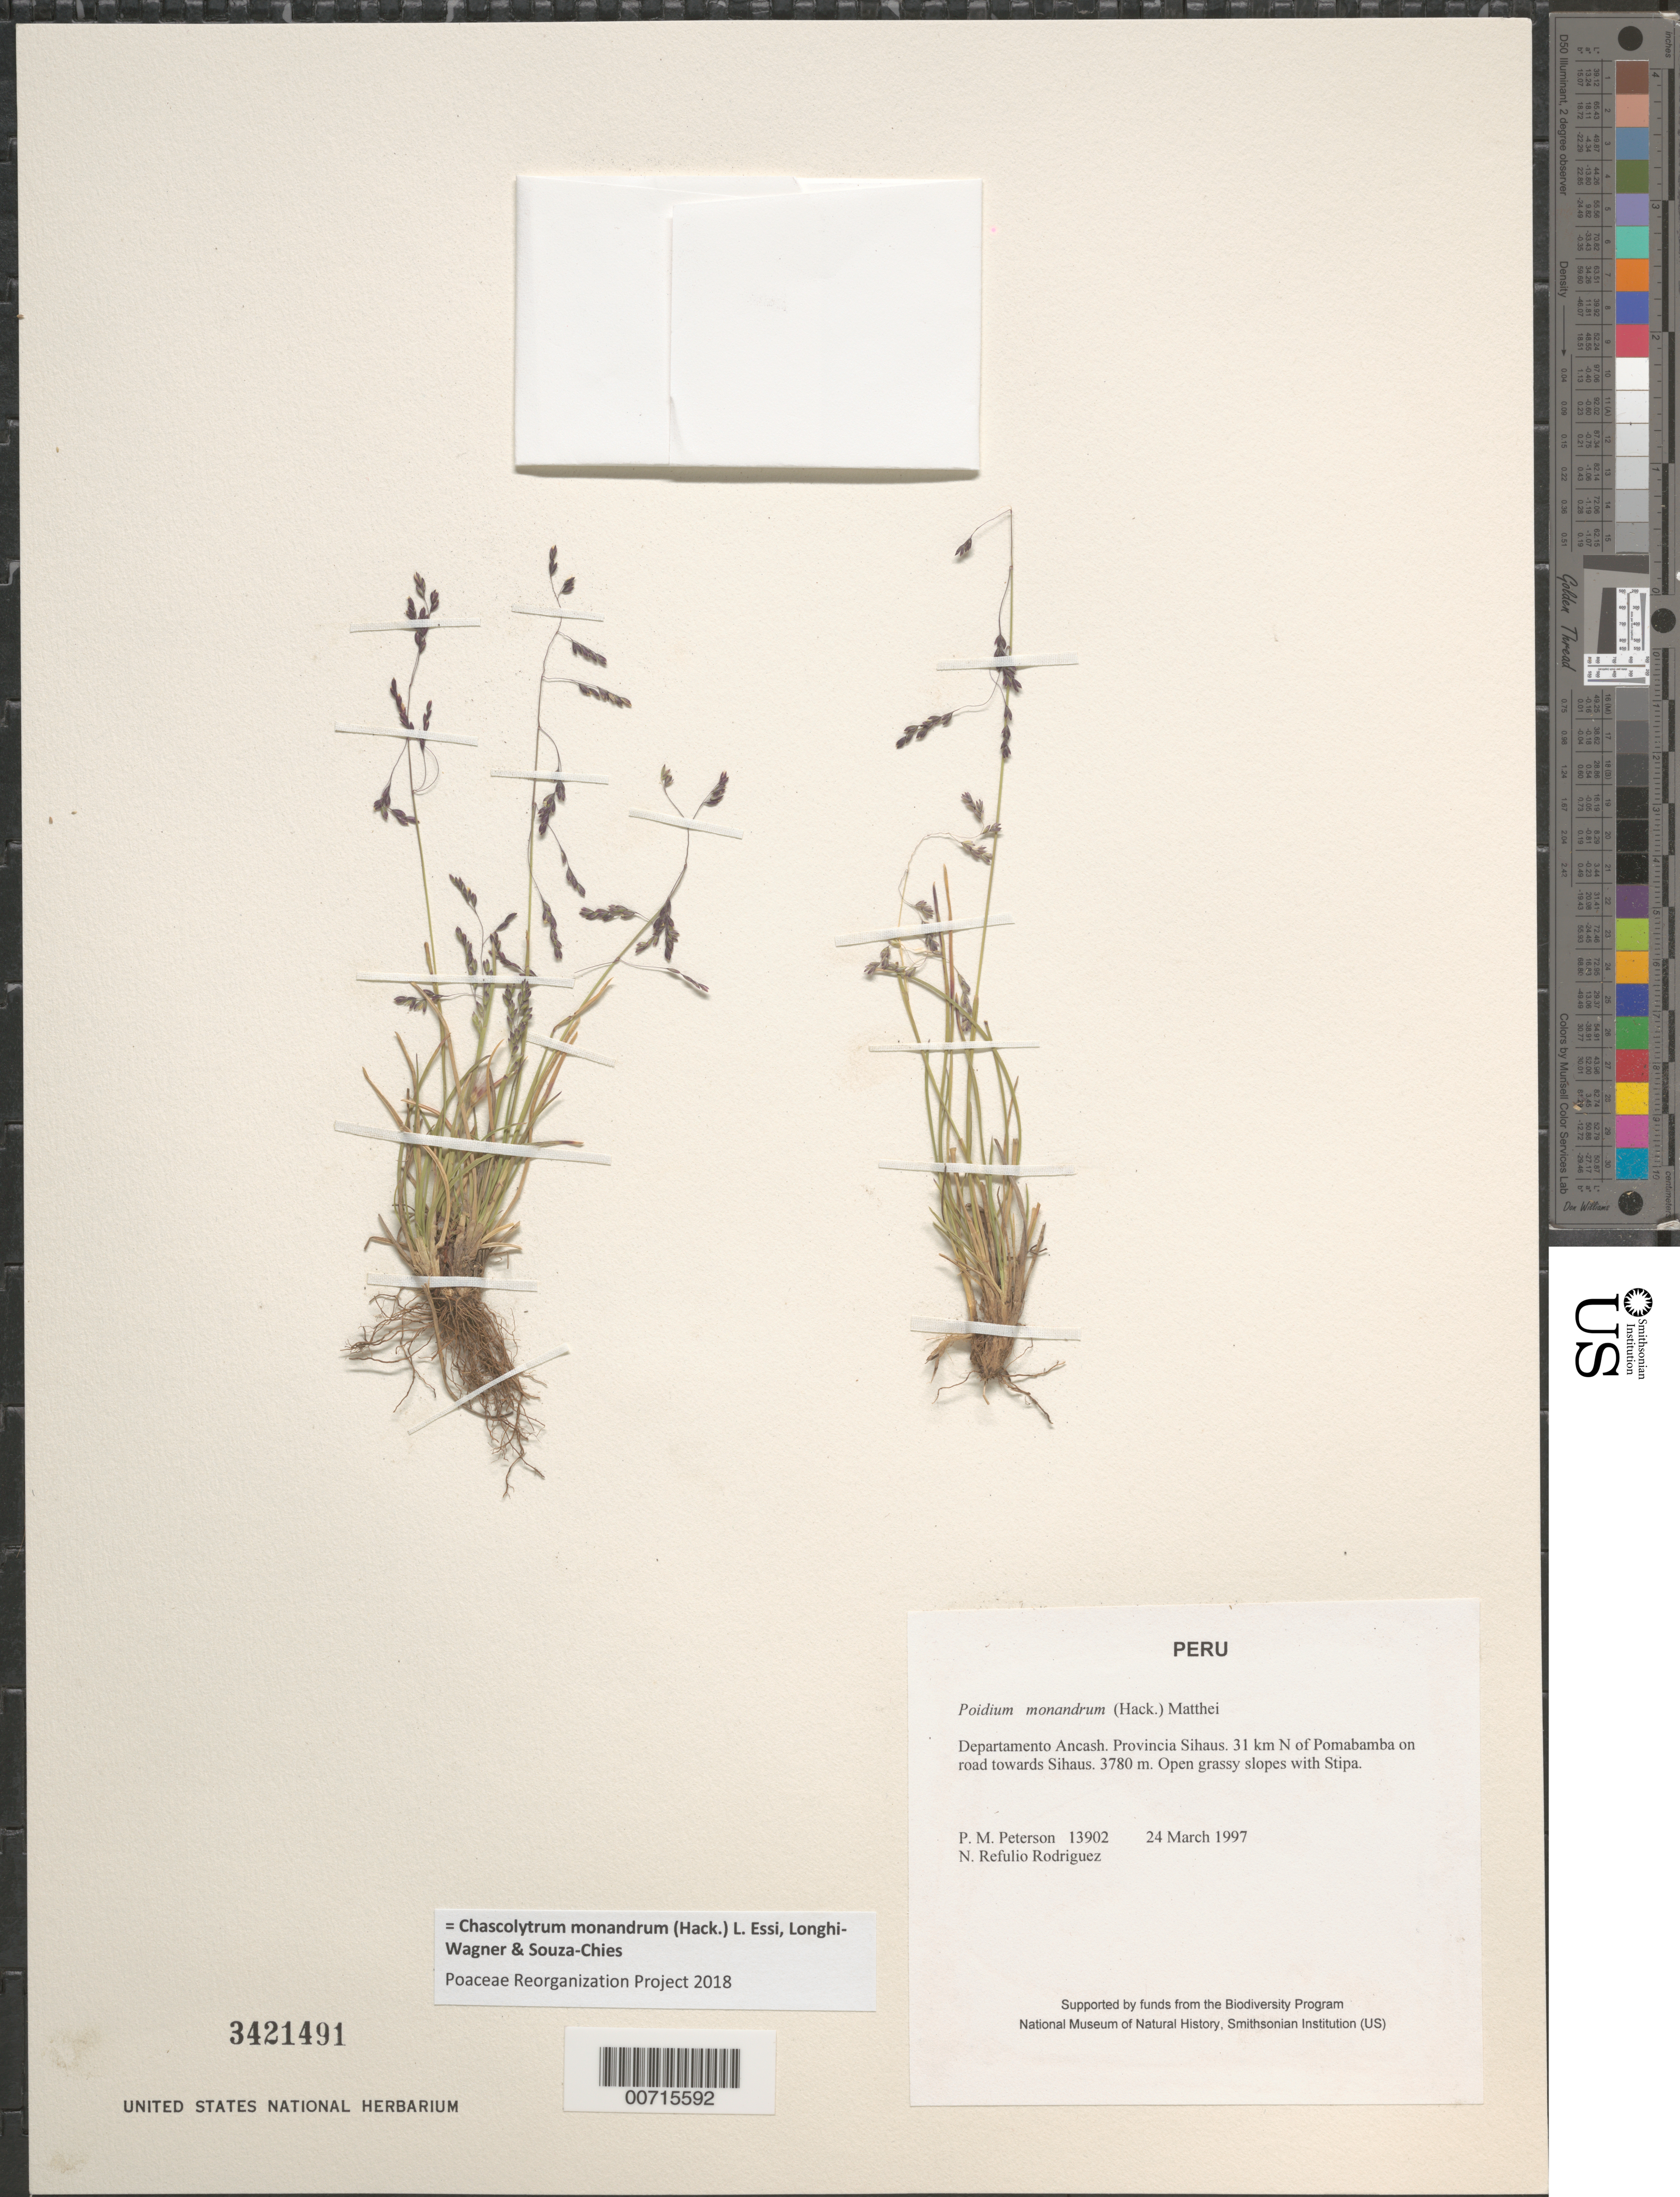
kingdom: Plantae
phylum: Tracheophyta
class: Liliopsida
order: Poales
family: Poaceae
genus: Chascolytrum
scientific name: Chascolytrum monandrum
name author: (Hack.) L. Essi et al.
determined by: Poaceae Reorganization Project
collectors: P. M. Peterson & N. Refulio-Rodríguez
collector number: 13902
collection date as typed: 24 Mar 1997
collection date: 1997-03-24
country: Peru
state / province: Ancash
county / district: Sihuas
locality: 31 km N of Pomabamba on road towards Sihuas.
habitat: Open grassy slopes with Stipa.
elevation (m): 3780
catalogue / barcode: US 3421491